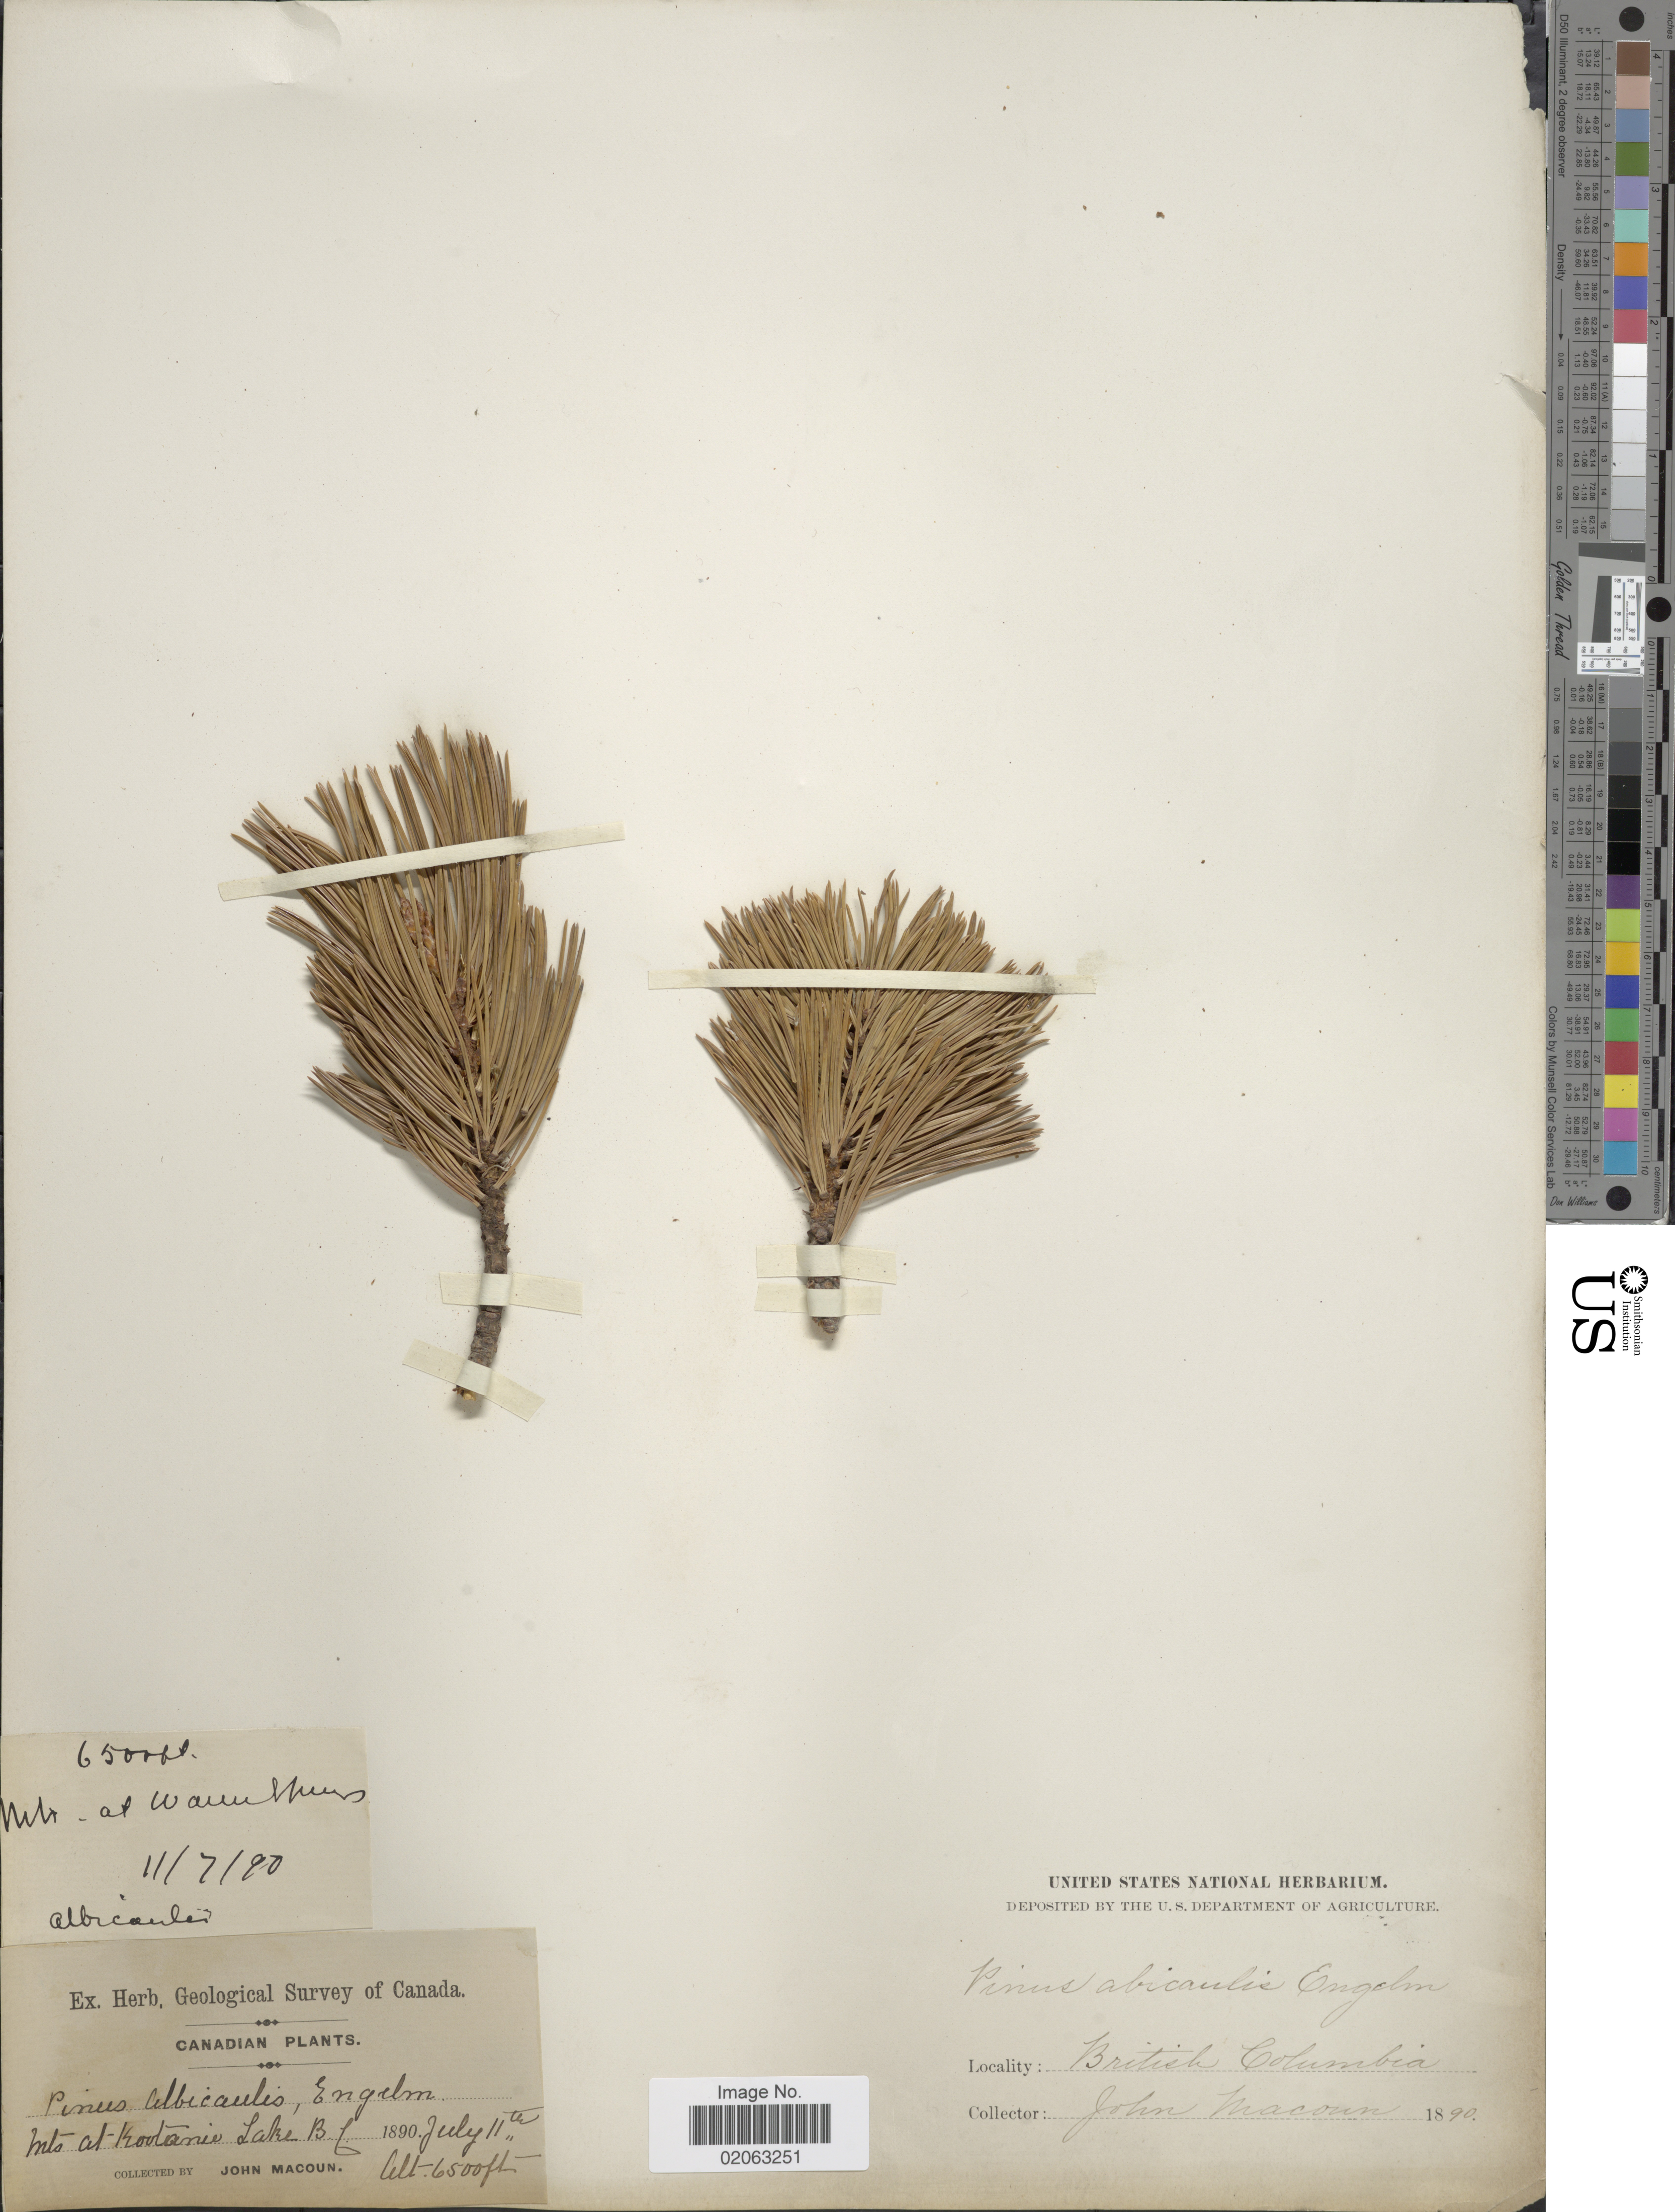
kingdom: Plantae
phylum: Tracheophyta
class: Pinopsida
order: Pinales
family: Pinaceae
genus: Pinus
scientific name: Pinus albicaulis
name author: Engelm.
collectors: J. Macoun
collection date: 1890-07-11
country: Canada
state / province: British Columbia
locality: Mts at Kootanie Lake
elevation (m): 1981